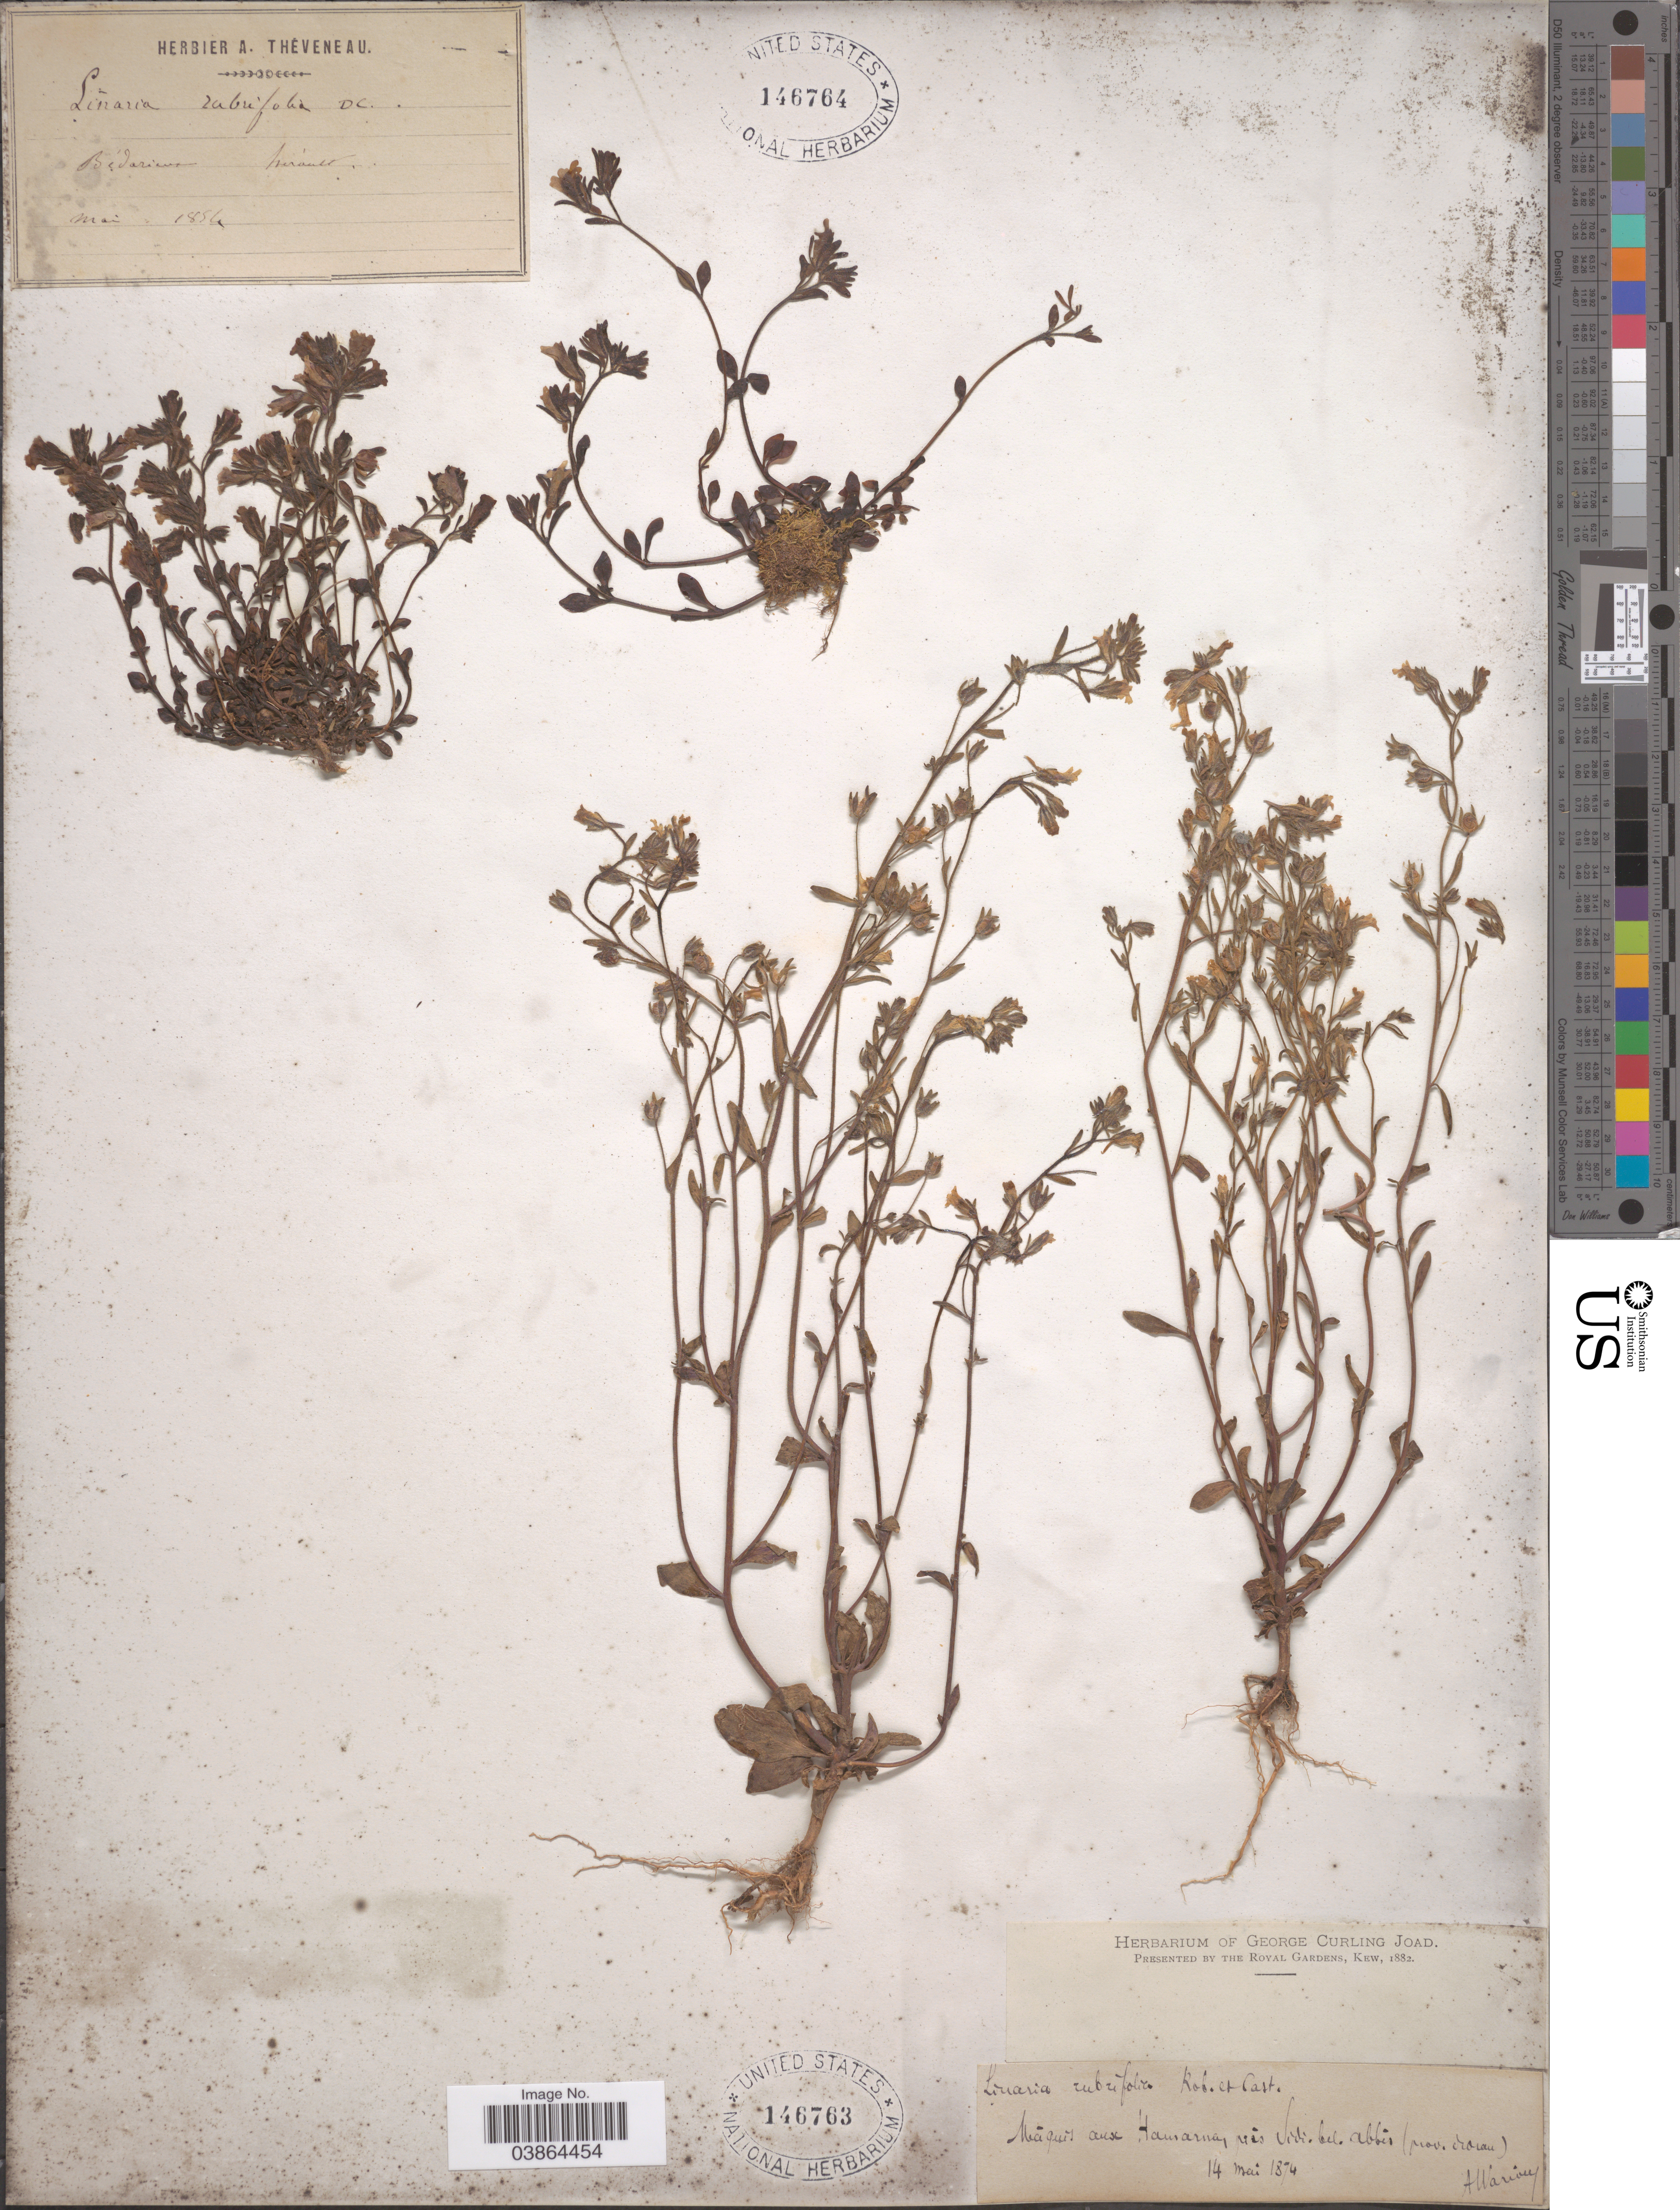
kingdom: Plantae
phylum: Tracheophyta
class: Magnoliopsida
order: Lamiales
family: Plantaginaceae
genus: Chaenorrhinum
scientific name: Chaenorrhinum sp.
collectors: ex herb. A. Theveneau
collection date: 1856-05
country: France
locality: Bedarieux Heráult.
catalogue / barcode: US 146764-2